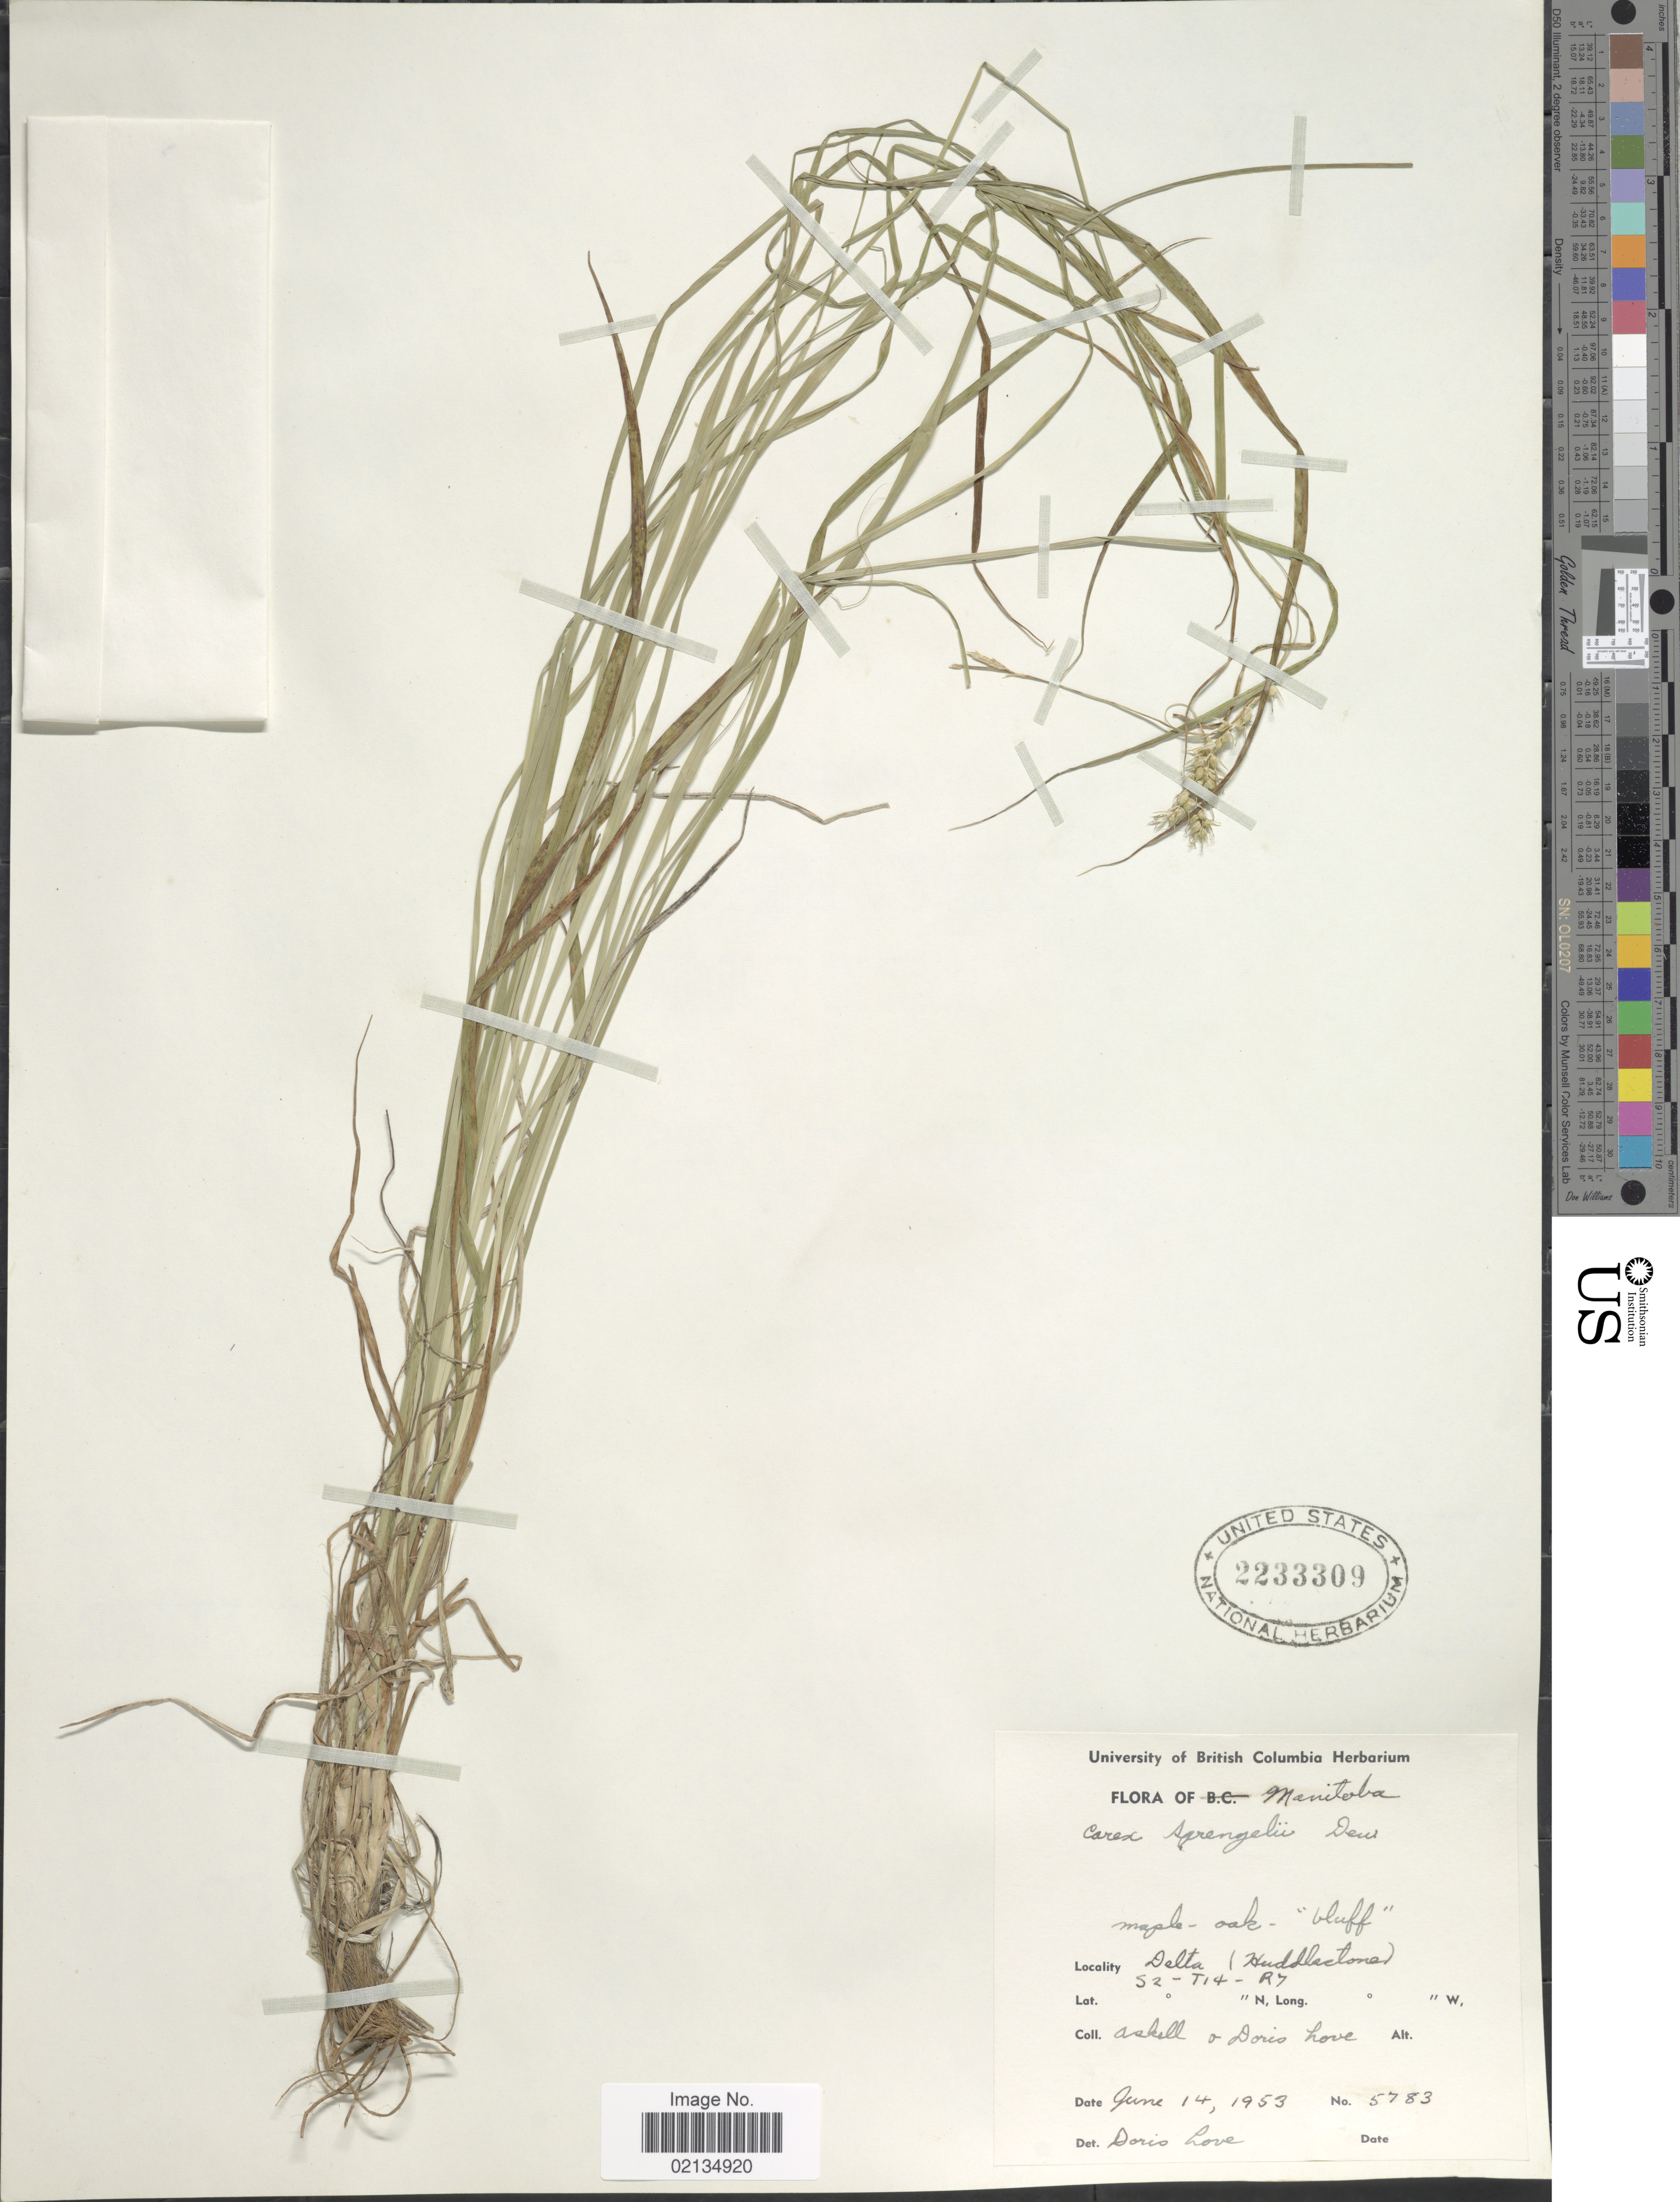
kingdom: Plantae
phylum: Tracheophyta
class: Liliopsida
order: Poales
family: Cyperaceae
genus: Carex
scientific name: Carex sprengelii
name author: Dewey ex Spreng.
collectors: -. Askell & D. Löve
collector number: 5783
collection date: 1953-06-14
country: Canada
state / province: Manitoba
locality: Manitoba, Delta (Huddlactona) S2 - T14 - R7.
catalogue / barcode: US 2233309